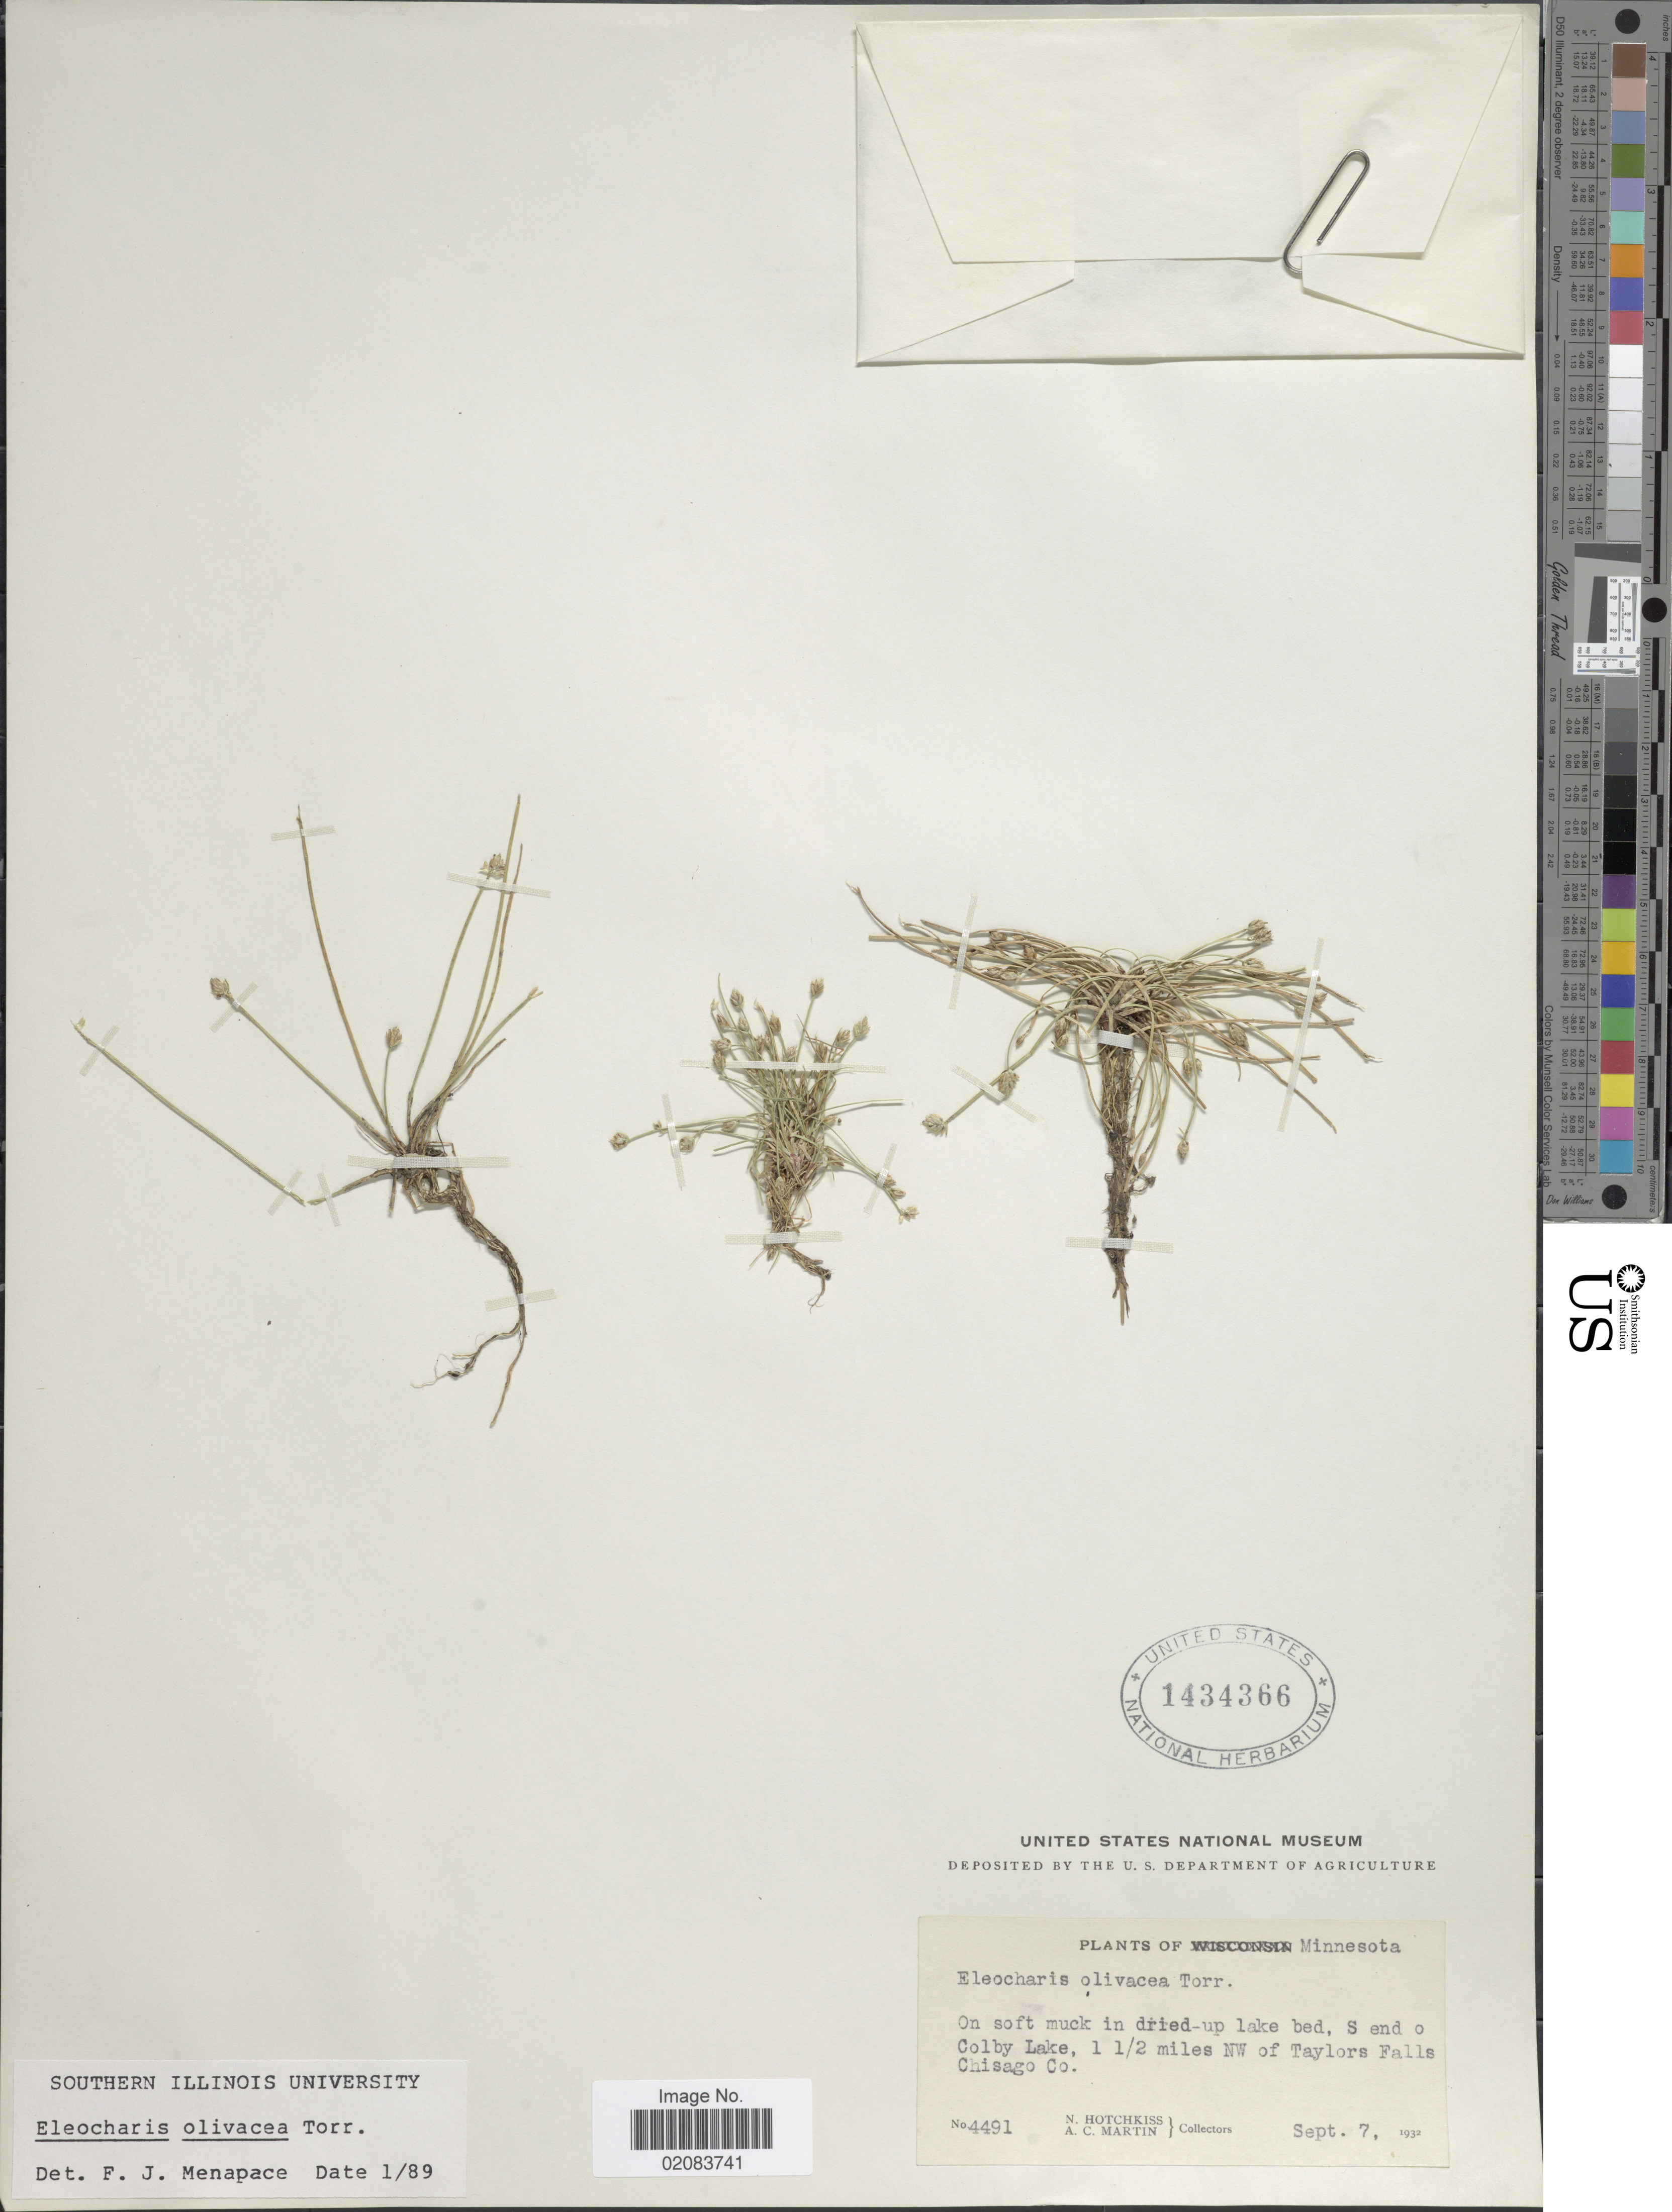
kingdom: Plantae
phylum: Tracheophyta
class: Liliopsida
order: Poales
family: Cyperaceae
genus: Eleocharis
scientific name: Eleocharis olivacea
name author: Torr.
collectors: N. Hotchkiss & A. C. Martin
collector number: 4491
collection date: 1932-09-07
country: United States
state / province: Minnesota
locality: On soft muck in dried-up lake bed, S end o Colby Lake, 1 1/2 miles NW of Taylors Falls, Chisago Co.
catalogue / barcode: US 1434366